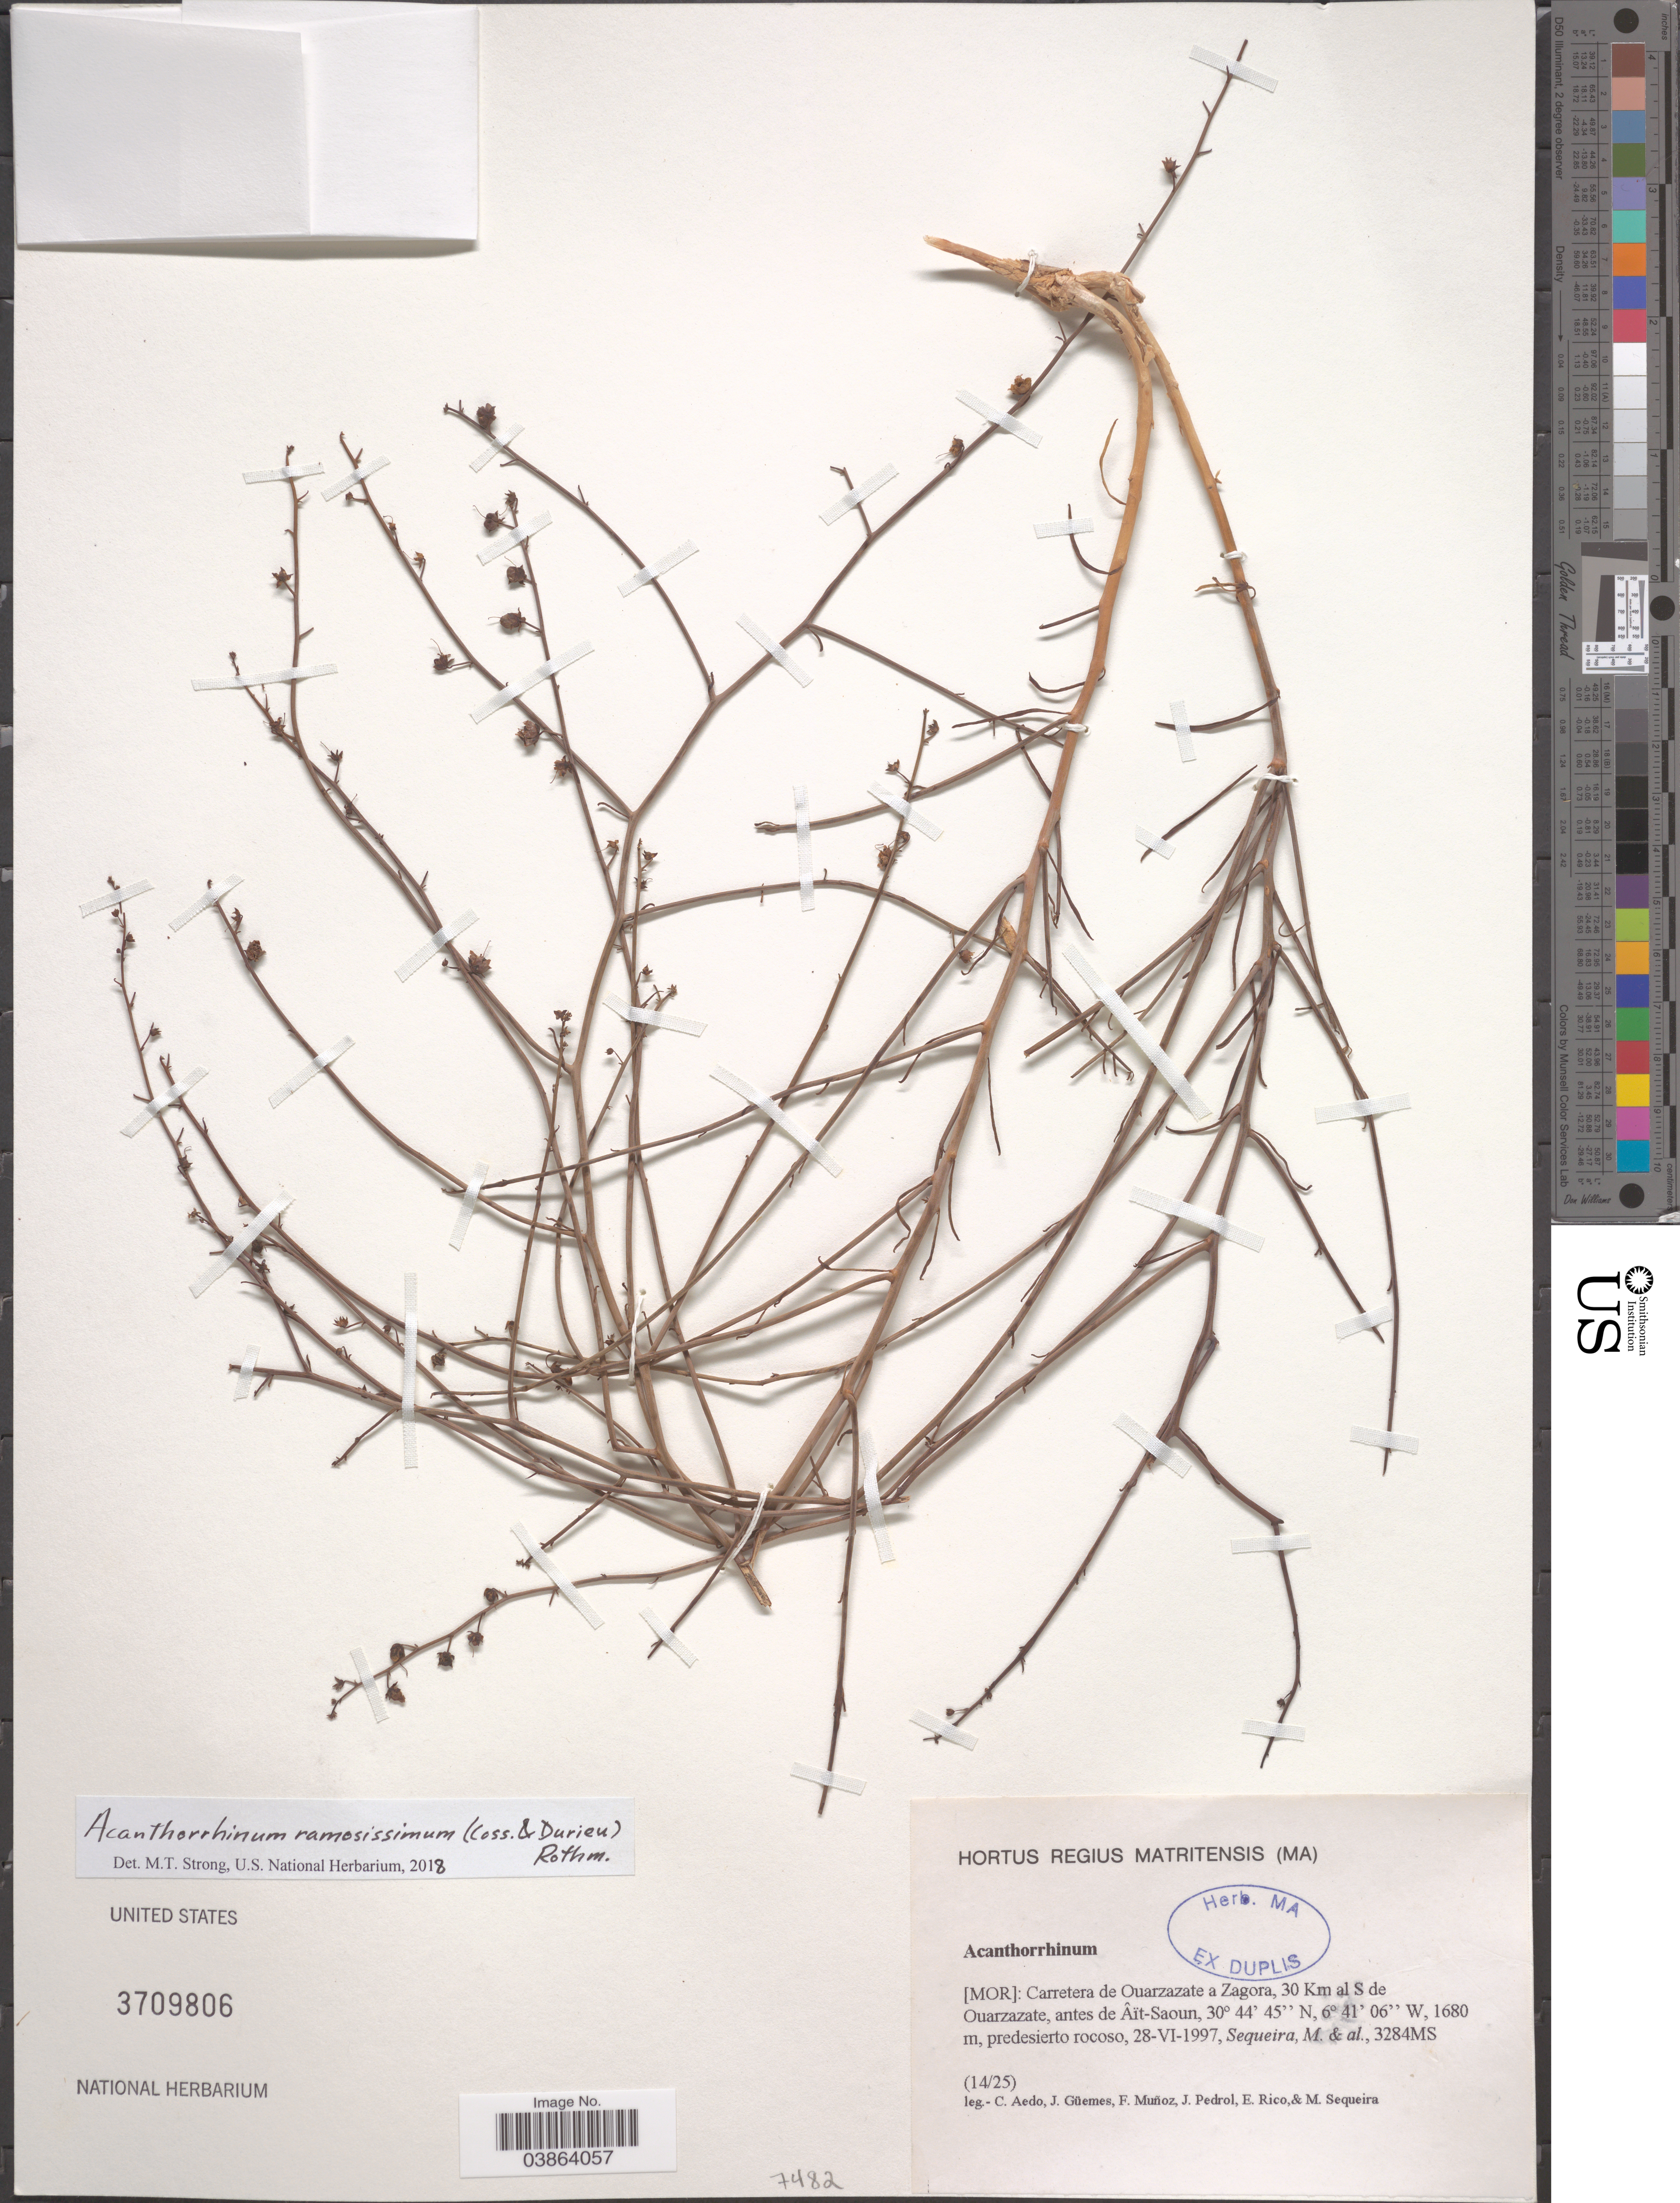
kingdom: Plantae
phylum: Tracheophyta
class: Magnoliopsida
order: Lamiales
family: Plantaginaceae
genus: Antirrhinum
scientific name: Antirrhinum ramosissimum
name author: Coss. & Durieu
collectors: C. Aedo, J. Güemes, F. Muñoz, J. Pedrol & et al.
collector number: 3284MS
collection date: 1997-06-28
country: Morocco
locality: [MOR]: Carretera de Ouarzazate a Zagora, 30 Km al S de Ouarzazate, antes de Âït-Saoun.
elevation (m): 1680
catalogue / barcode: US 3709806